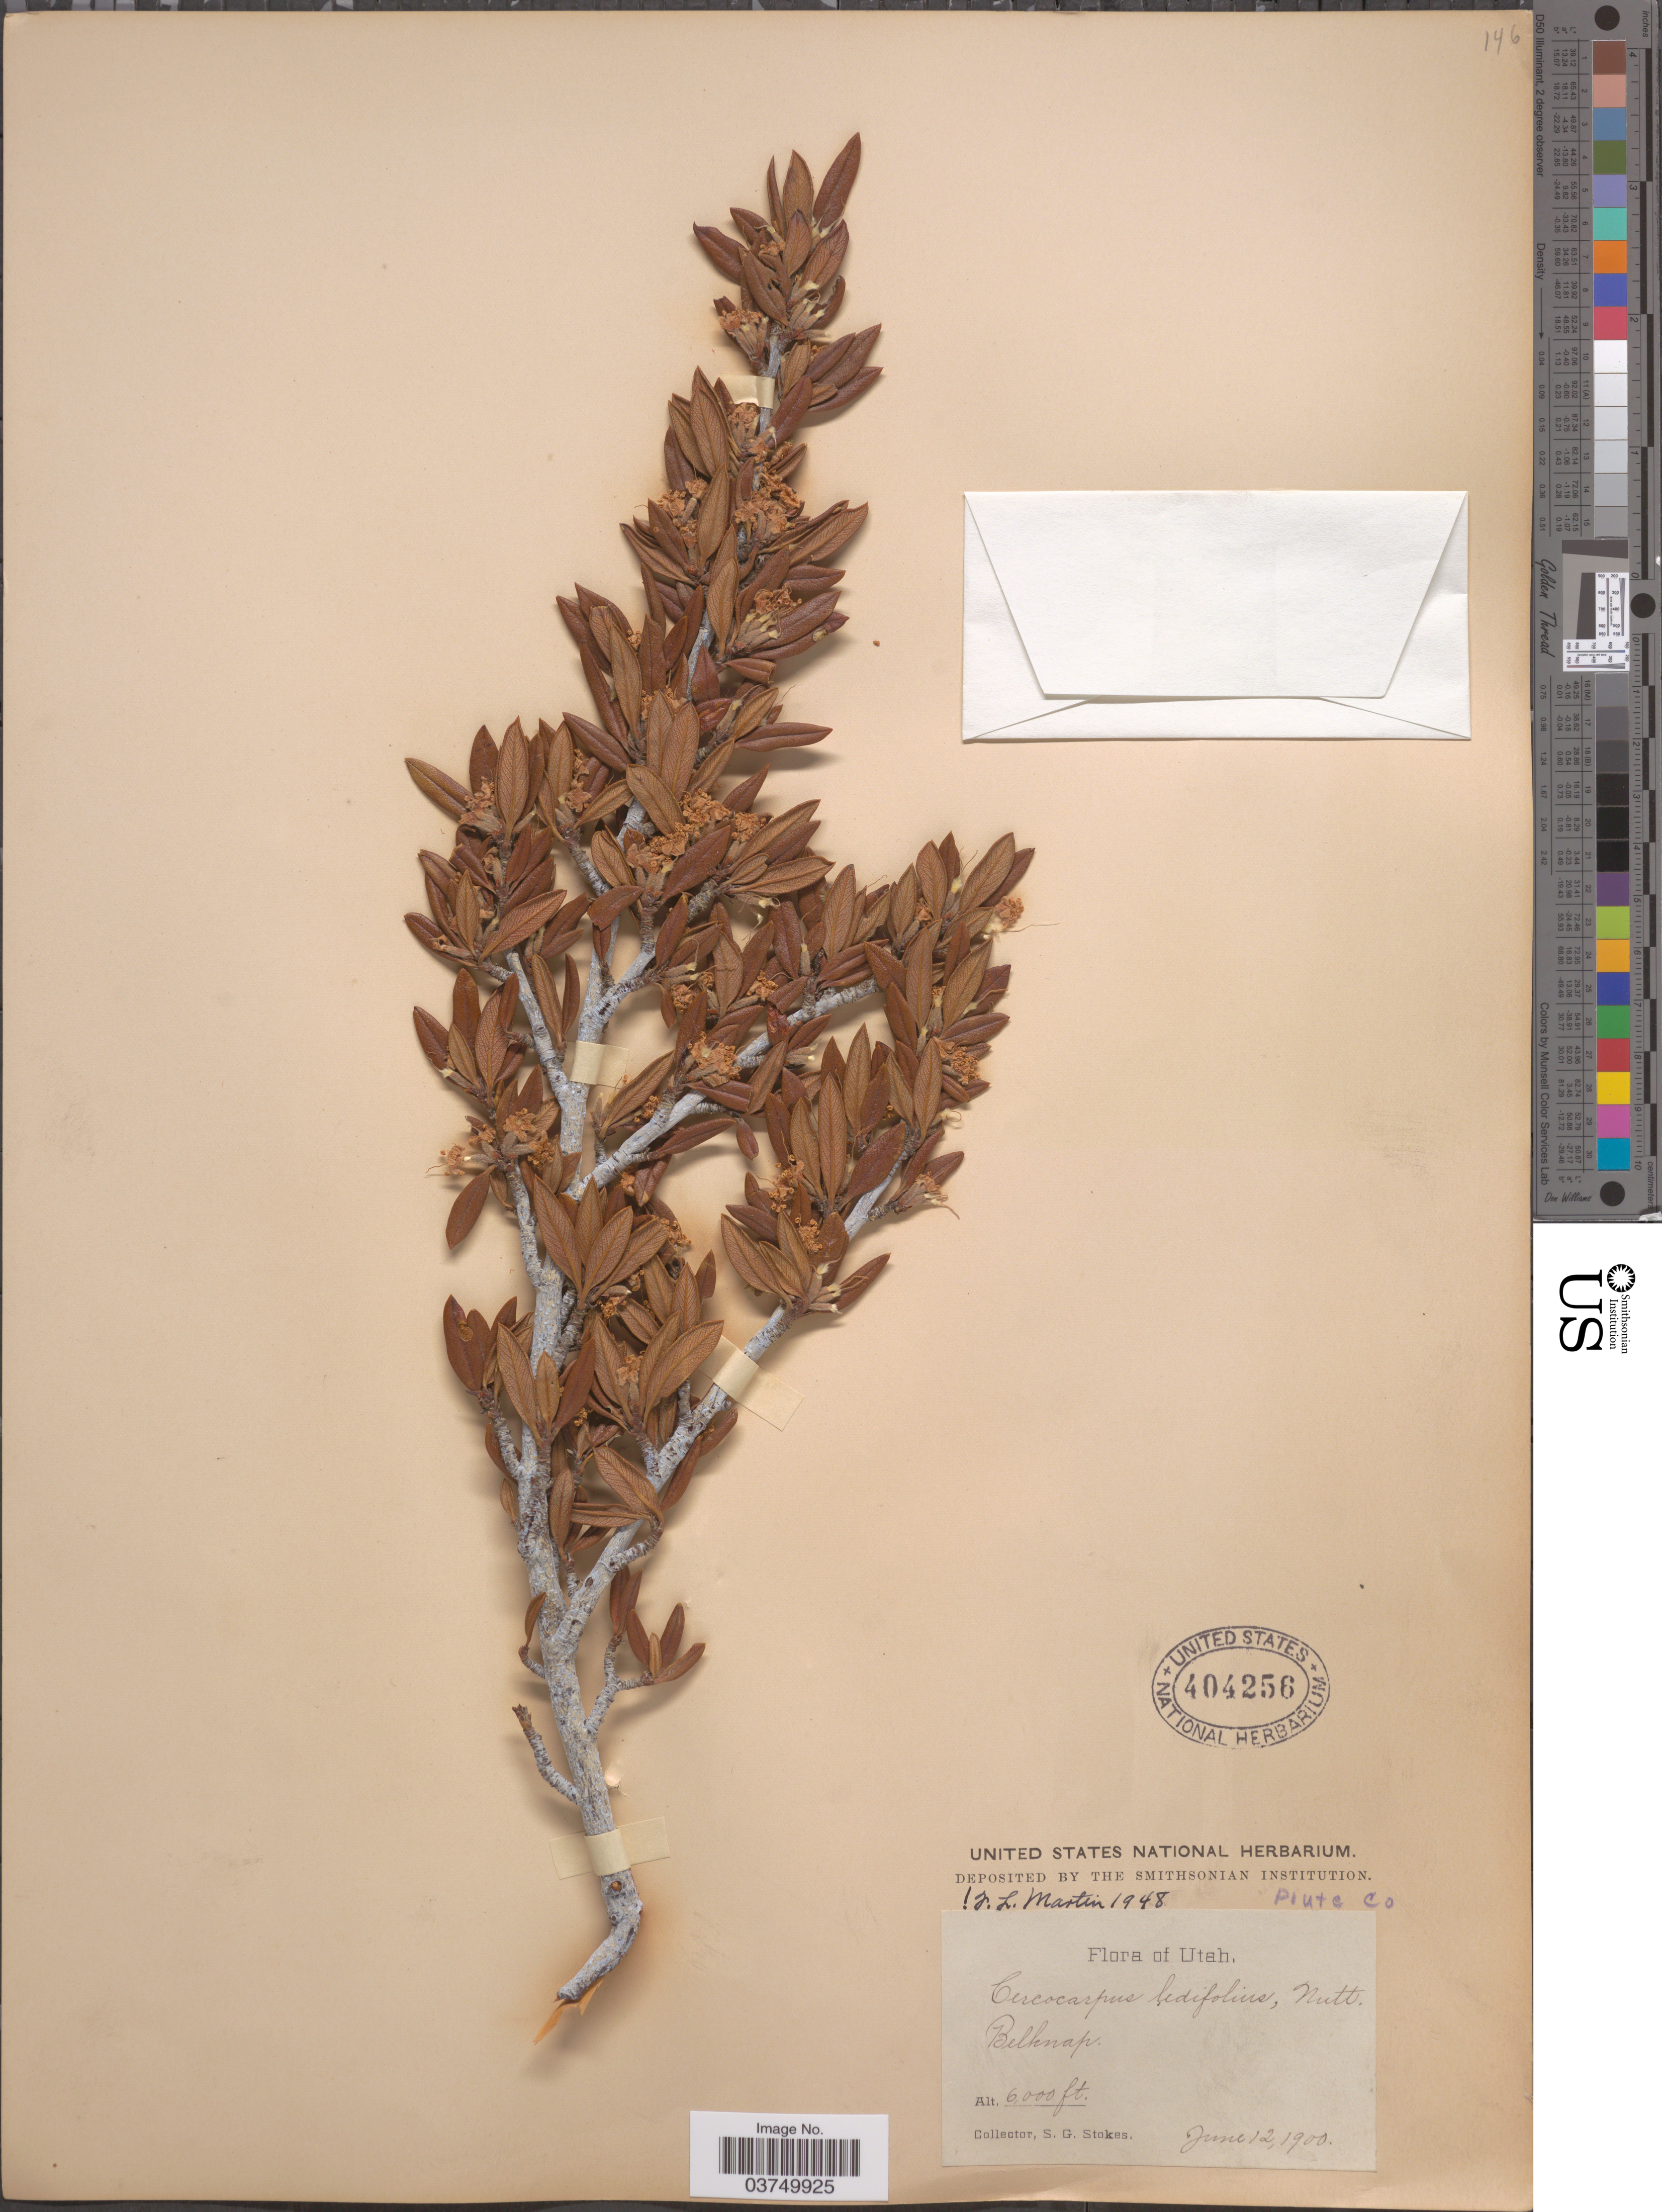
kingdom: Plantae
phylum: Tracheophyta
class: Magnoliopsida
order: Rosales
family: Rosaceae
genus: Cercocarpus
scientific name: Cercocarpus ledifolius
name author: Nutt.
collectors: S. G. Stokes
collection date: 1900-06-12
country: United States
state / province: Utah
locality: Belknap.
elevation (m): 1829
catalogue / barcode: US 404256